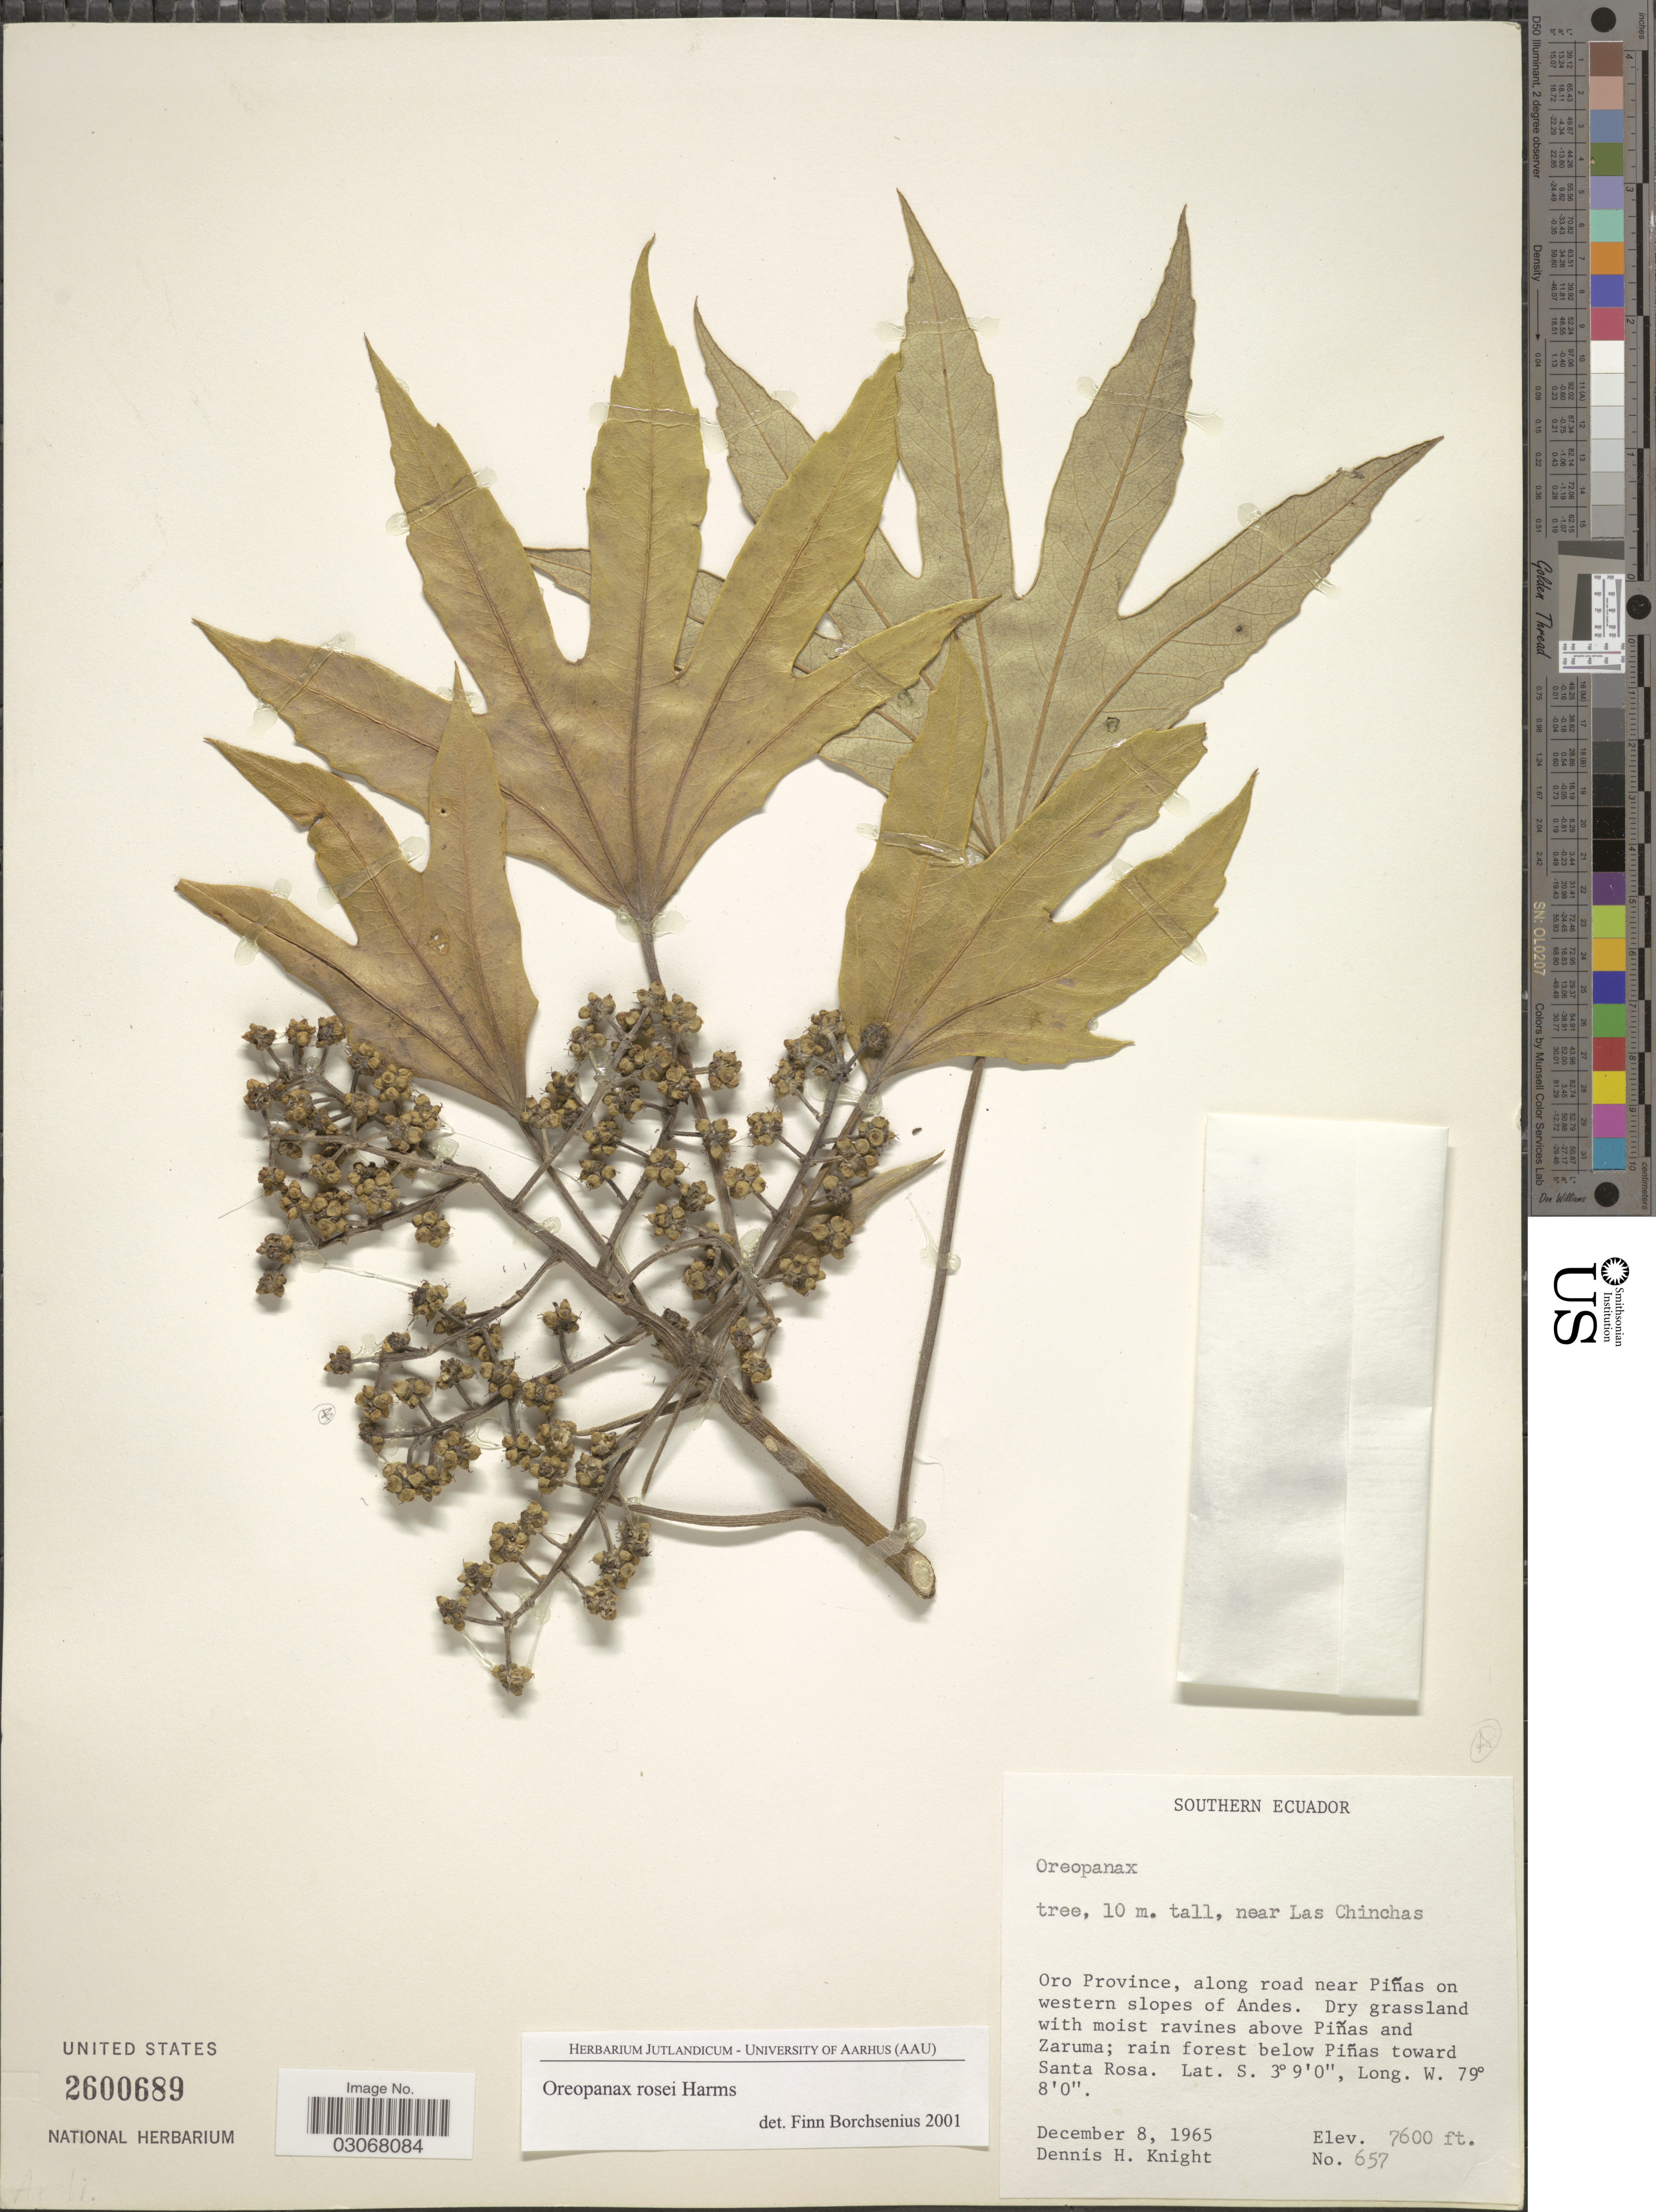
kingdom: Plantae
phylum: Tracheophyta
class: Magnoliopsida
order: Apiales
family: Araliaceae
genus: Oreopanax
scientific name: Oreopanax rosei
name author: Harms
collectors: D. Knight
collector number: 657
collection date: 1965-12-08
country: Ecuador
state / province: El Oro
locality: Southern Ecuador. Oro Province, along road near Piñas on western slopes of Andes. Dry grassland with moist ravines above Piñas and Zaruma; rain forest below Piñas toward Santa Rosa.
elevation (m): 2316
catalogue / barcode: US 2600689